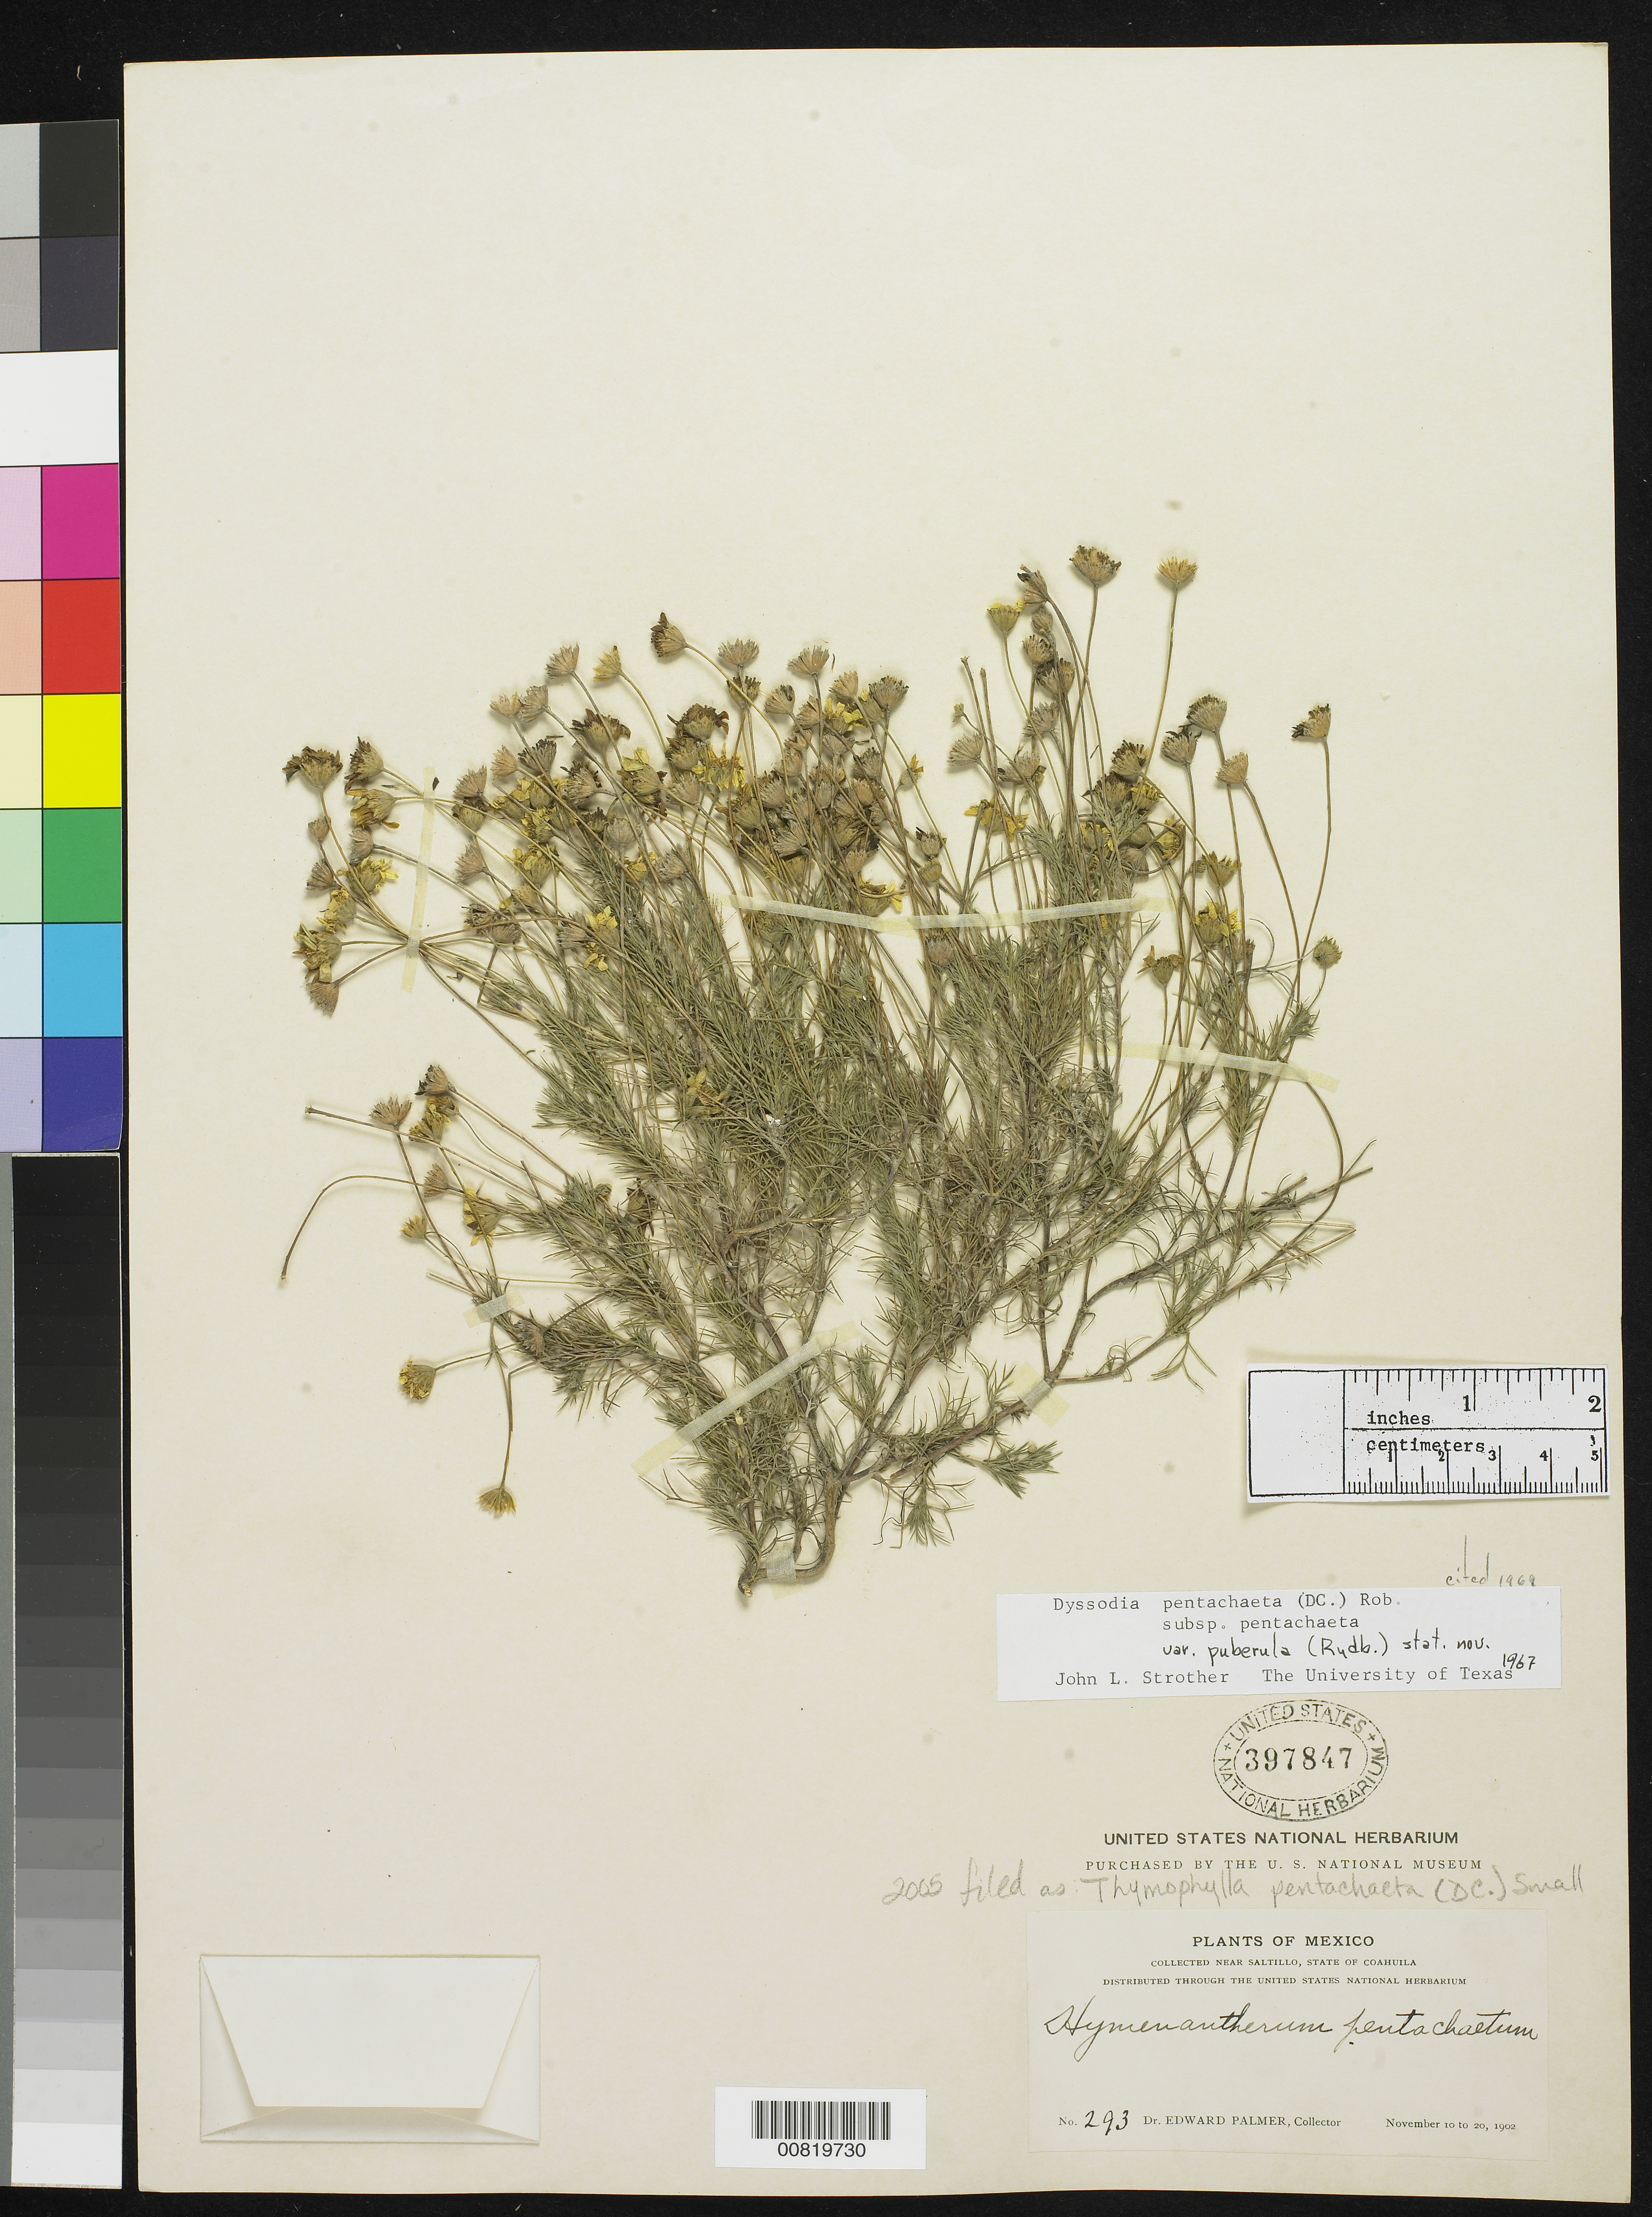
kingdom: Plantae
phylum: Tracheophyta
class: Magnoliopsida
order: Asterales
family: Asteraceae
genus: Thymophylla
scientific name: Thymophylla pentachaeta var. puberula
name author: (Rydb.) Strother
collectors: E. Palmer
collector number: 293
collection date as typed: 10 Nov 1902 to 20 Nov 1902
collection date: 1902-11-10/1902-11-20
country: Mexico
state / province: Coahuila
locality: Near Saltillo, Coahuila.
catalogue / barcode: US 397847